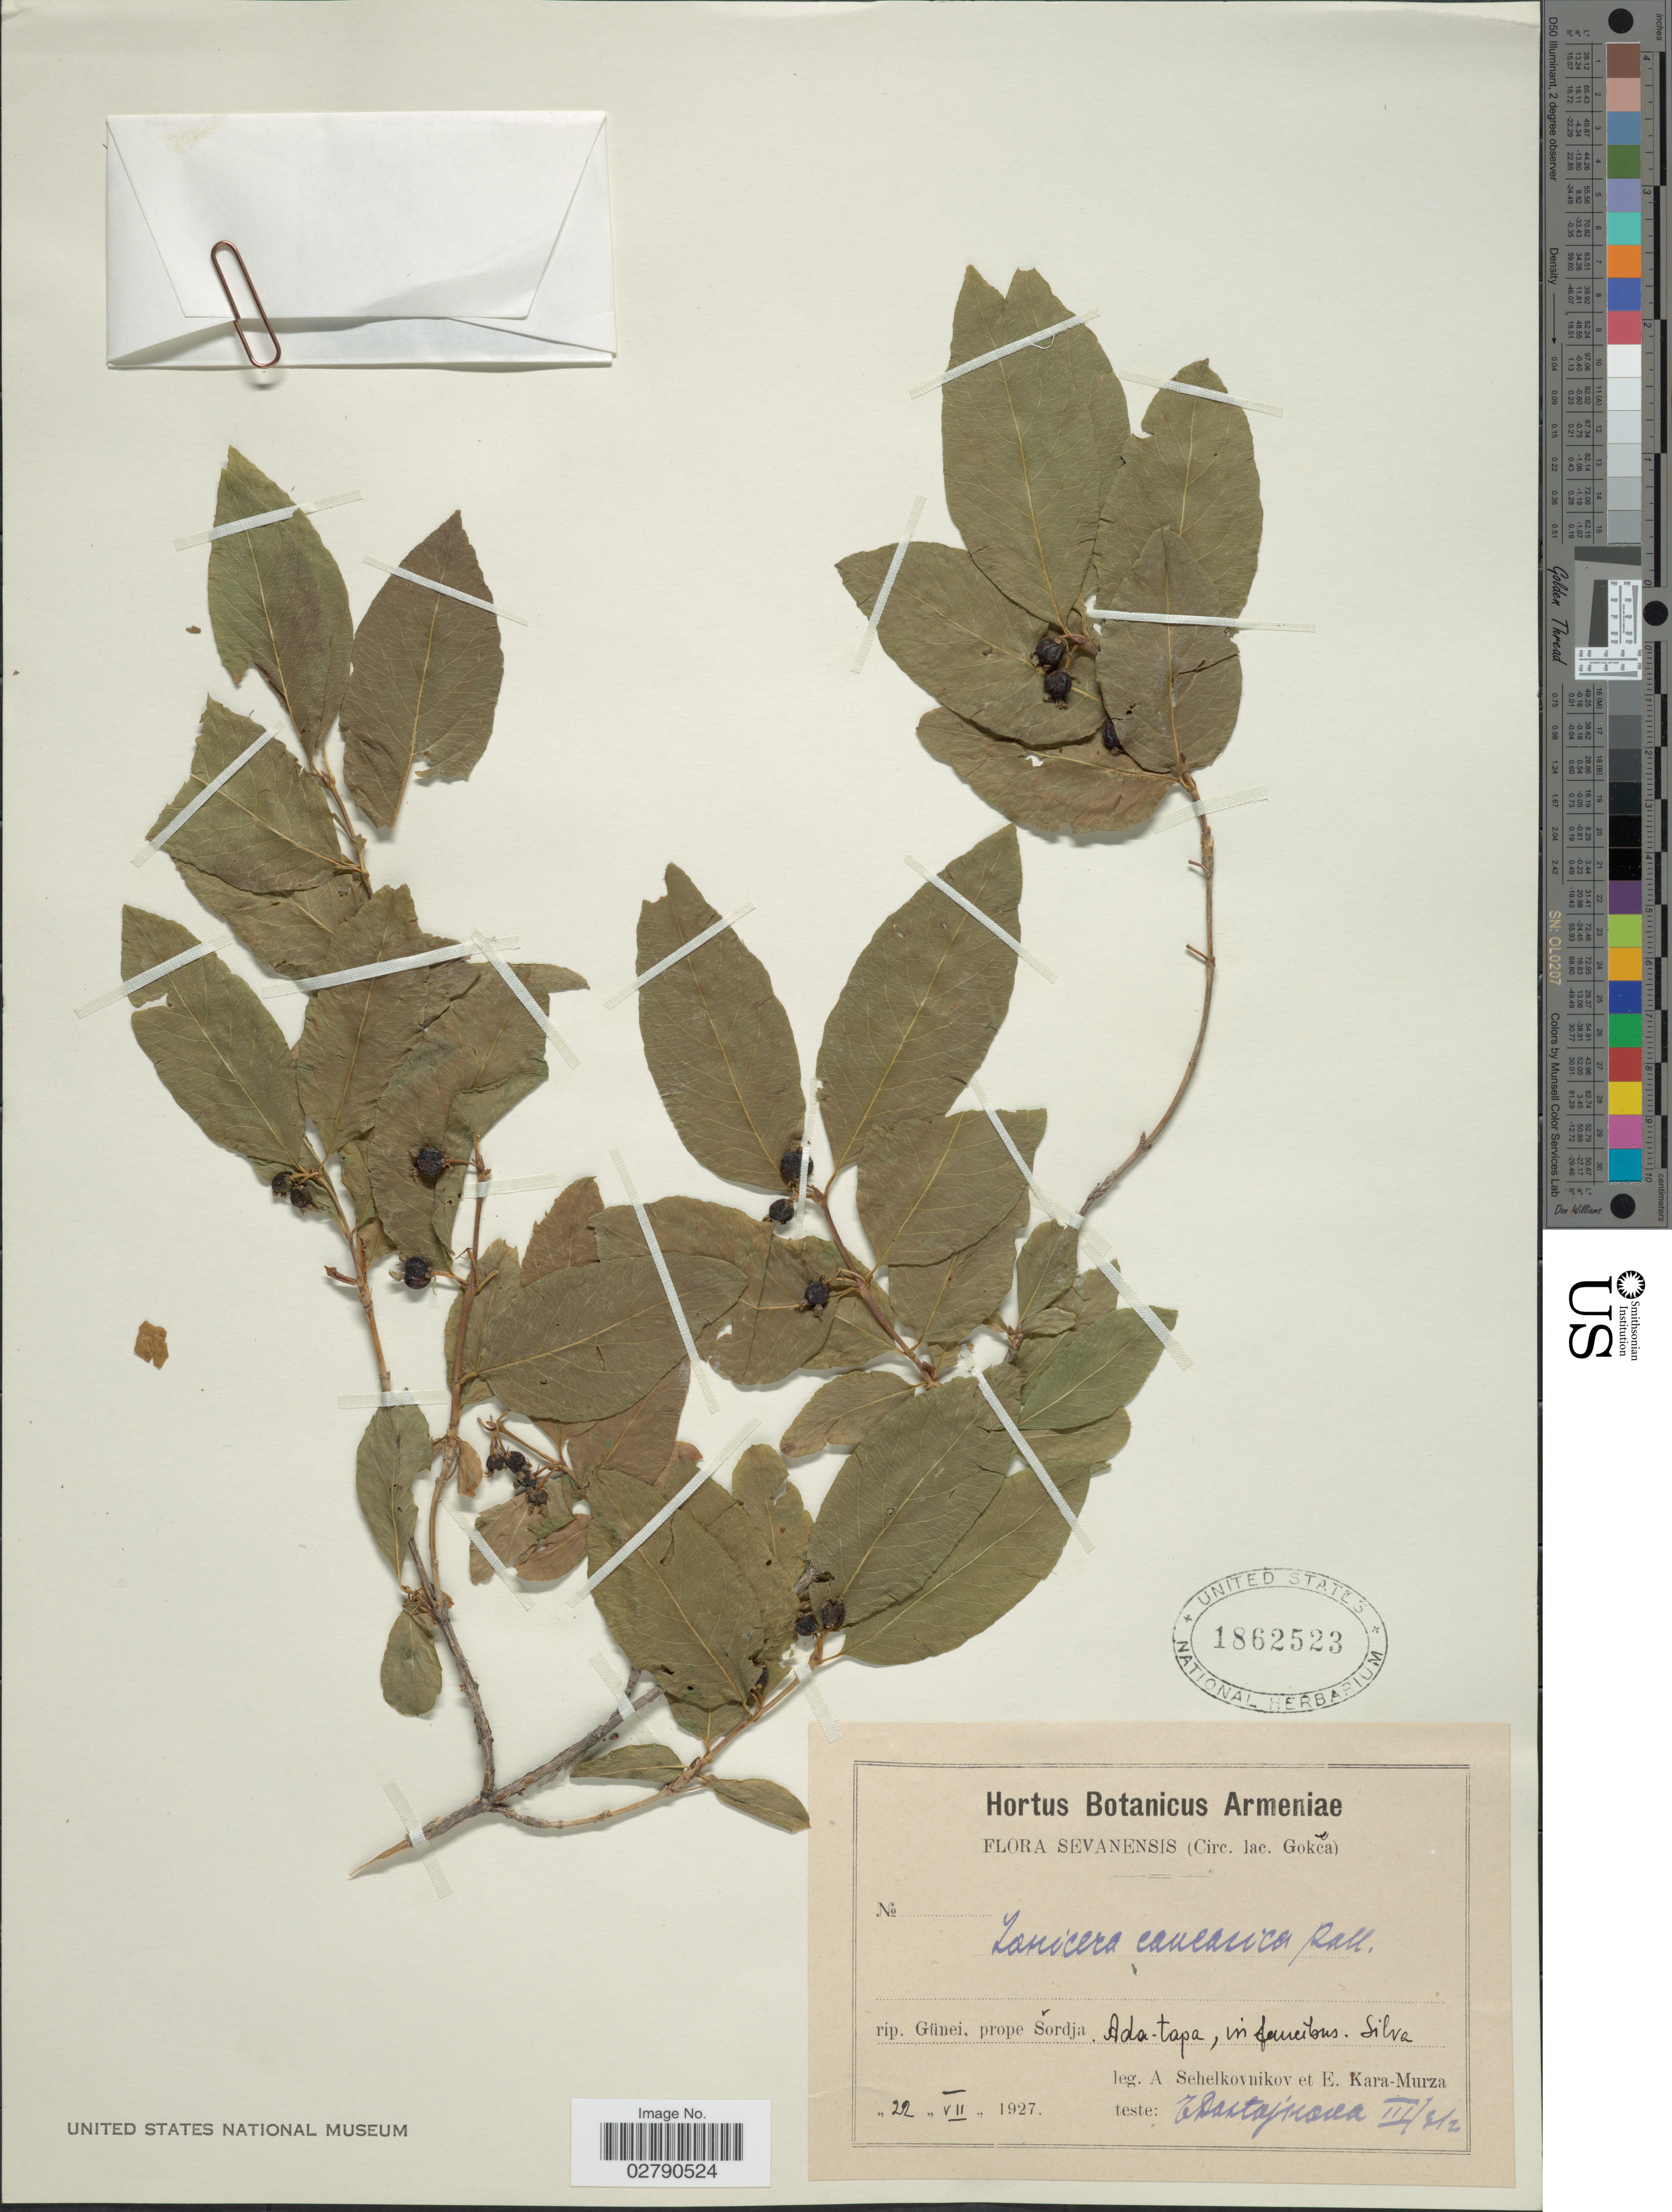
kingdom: Plantae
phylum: Tracheophyta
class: Magnoliopsida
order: Dipsacales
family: Caprifoliaceae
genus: Lonicera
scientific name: Lonicera caucasica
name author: Pall.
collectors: A. B. Schelkovnikov & E. Kara-Murza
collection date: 1927-07-22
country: Armenia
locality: Sevanensis (Circ. lac. Gokca). Rip. Günei. prope Sordja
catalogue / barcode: US 1862523